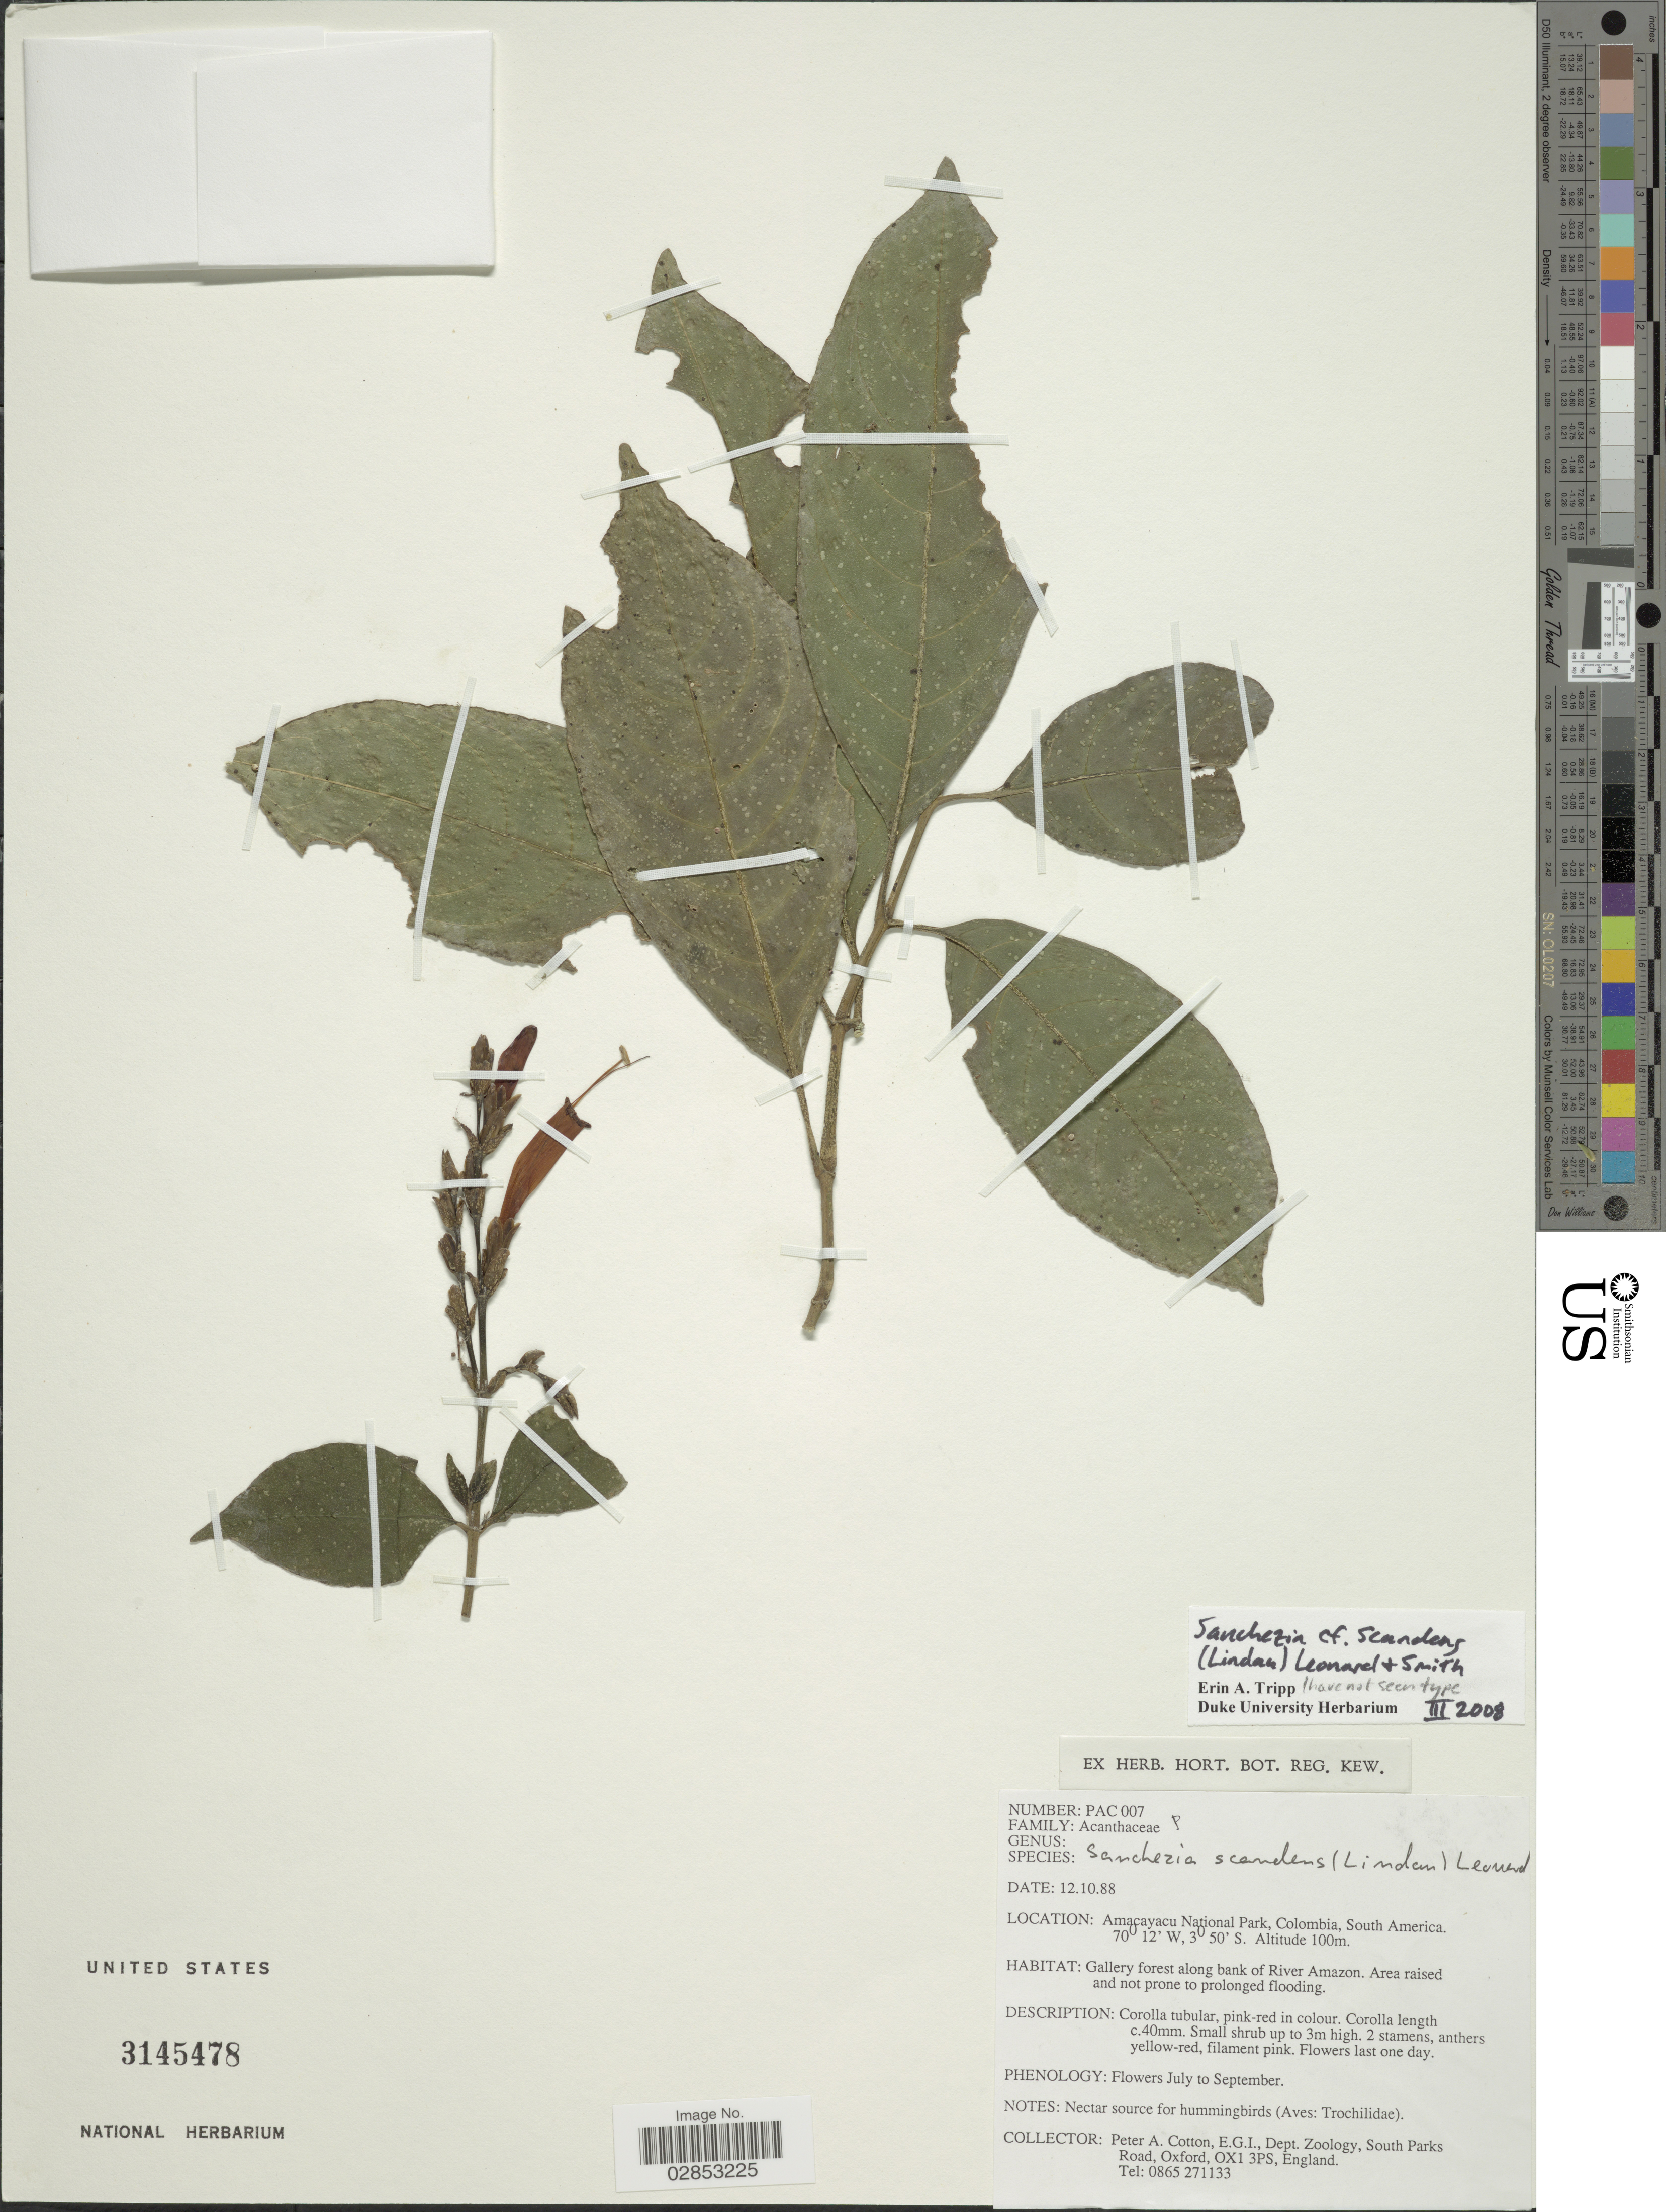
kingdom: Plantae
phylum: Tracheophyta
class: Magnoliopsida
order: Lamiales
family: Acanthaceae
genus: Steirosanchezia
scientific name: Steirosanchezia scandens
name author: Lindau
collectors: P. Cotton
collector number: PAC 007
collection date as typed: Transcribed d/m/y: 12/10/88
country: Colombia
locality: Amacayacu National Park, Colombia, South America, Gallery forest along bank of River Amazon.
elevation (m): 100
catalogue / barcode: US 3145478